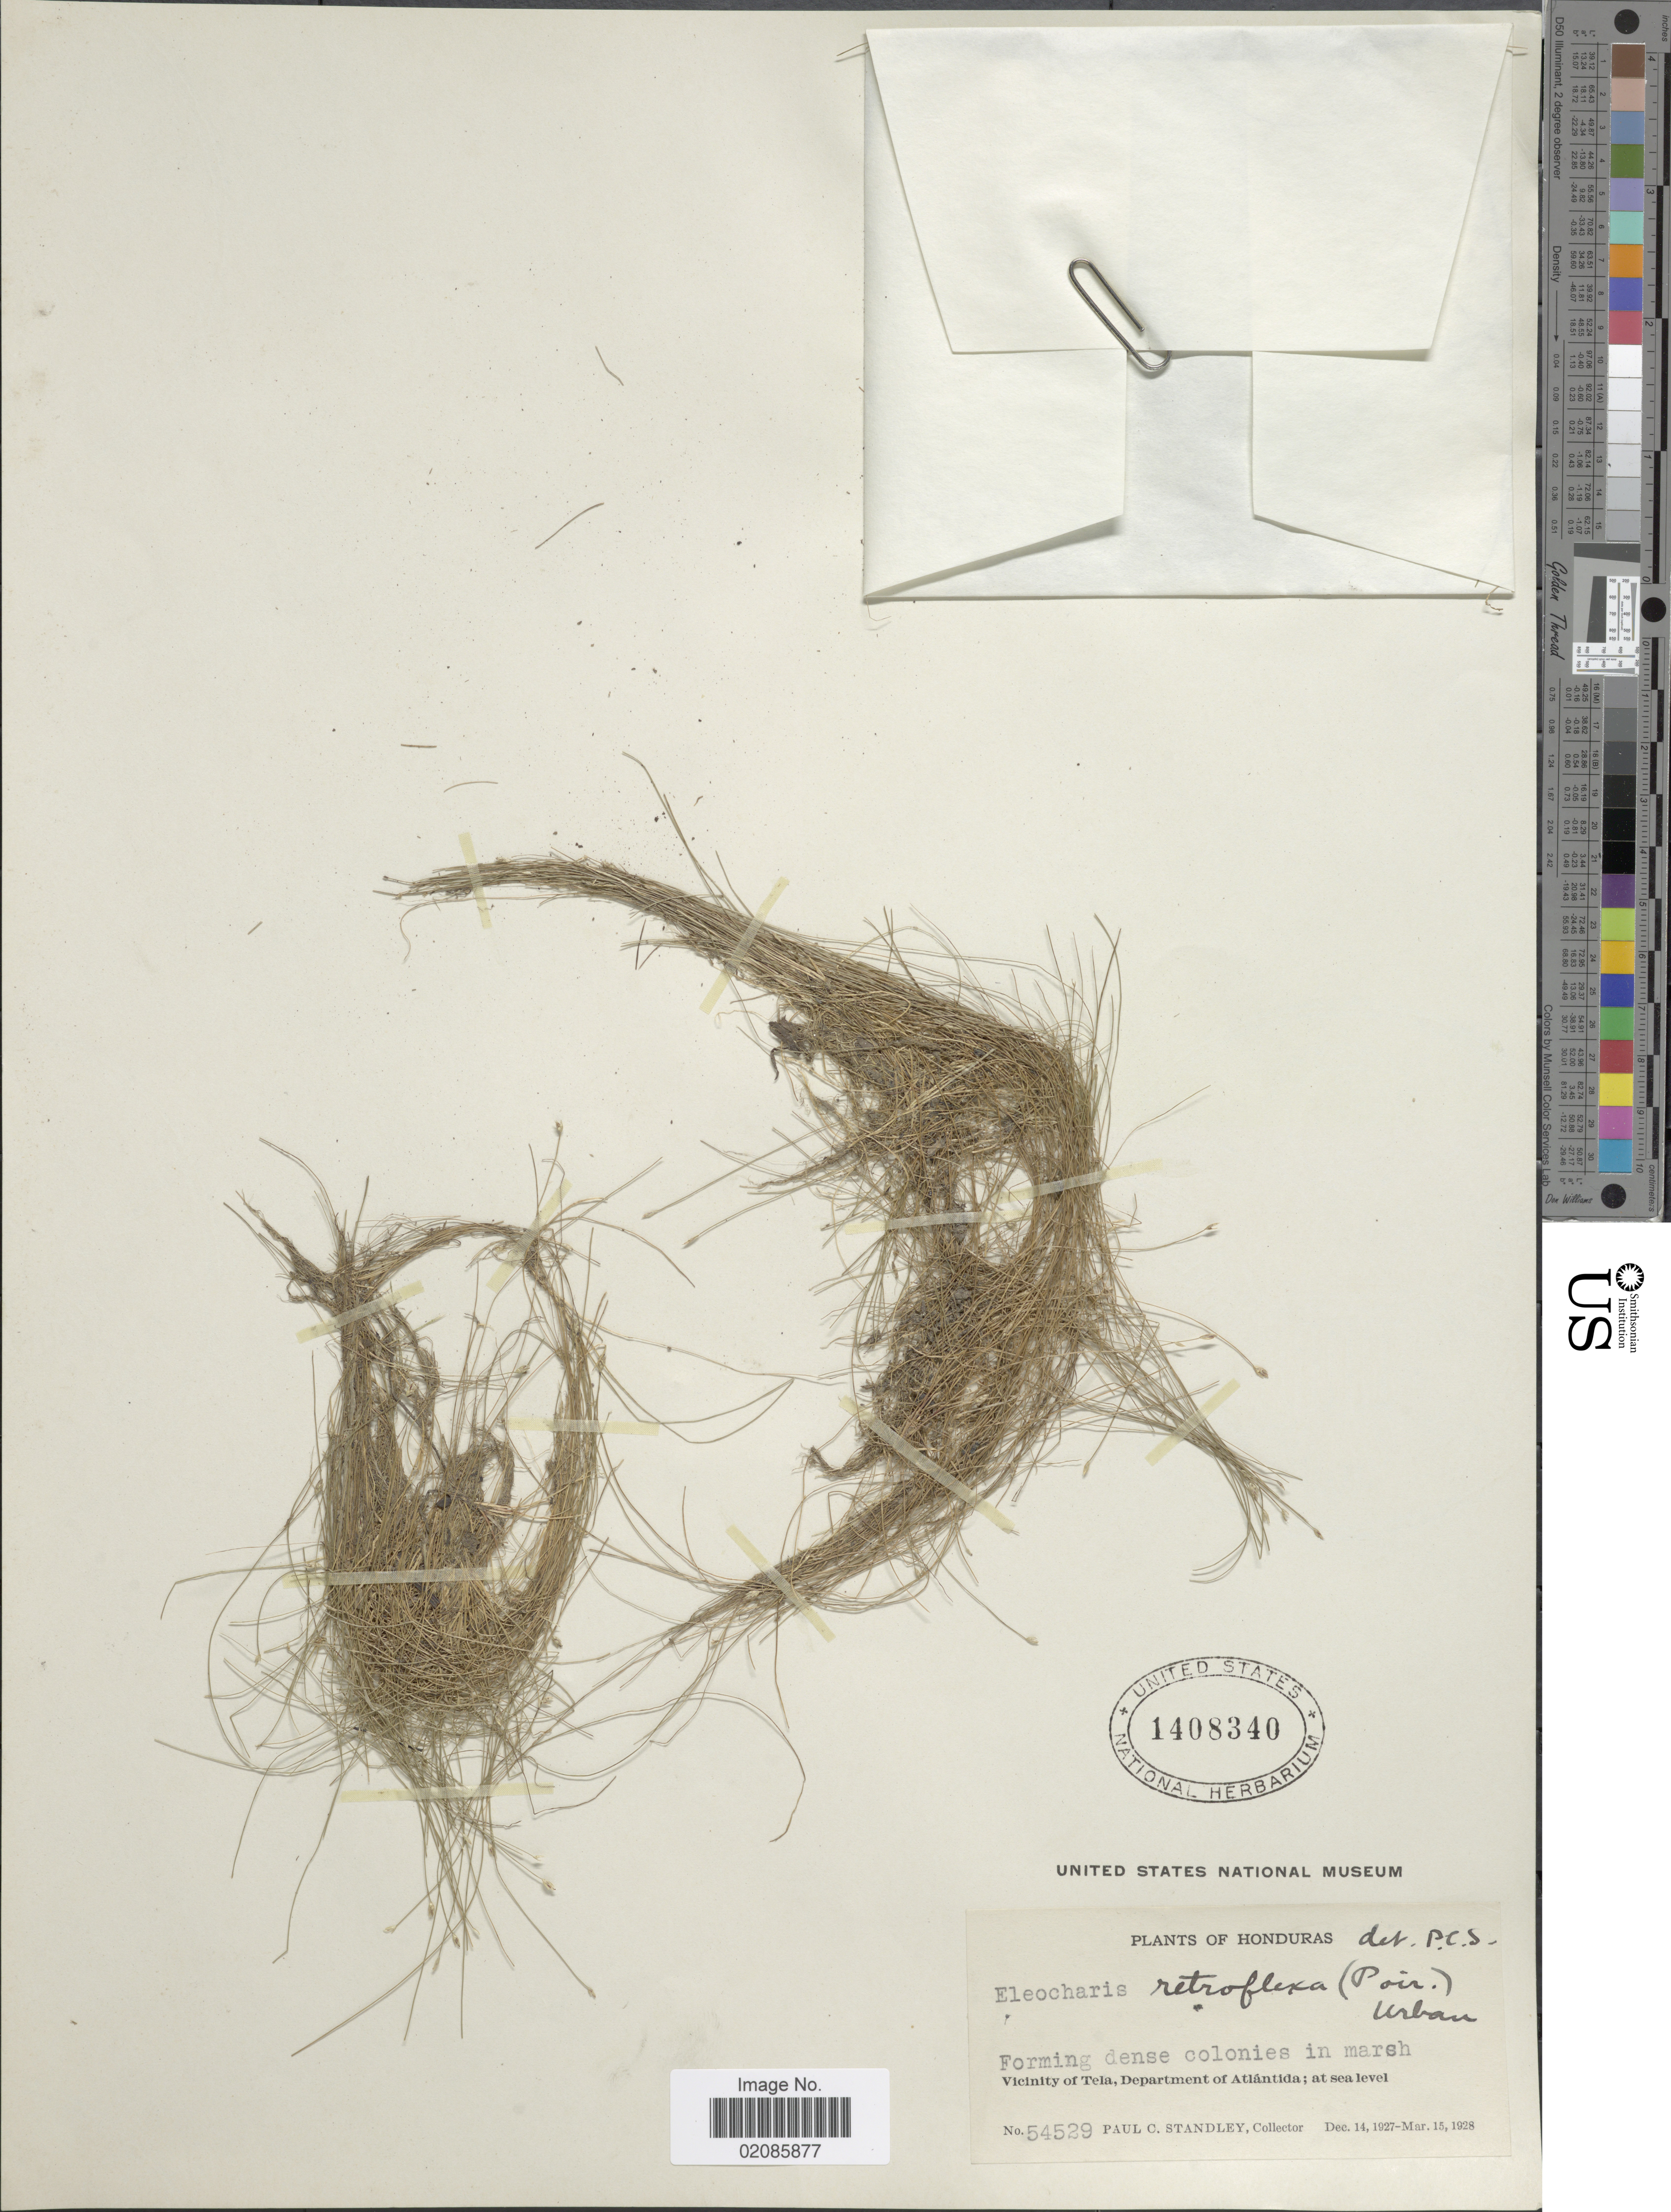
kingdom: Plantae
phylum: Tracheophyta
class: Liliopsida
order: Poales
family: Cyperaceae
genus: Eleocharis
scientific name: Eleocharis retroflexa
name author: (Poir.) Urb.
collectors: P. C. Standley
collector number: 54529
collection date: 1927-12-14/1928-03-15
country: Honduras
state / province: Atlántida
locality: Vicinity of Tela, Department of Atlántida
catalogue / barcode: US 1408340